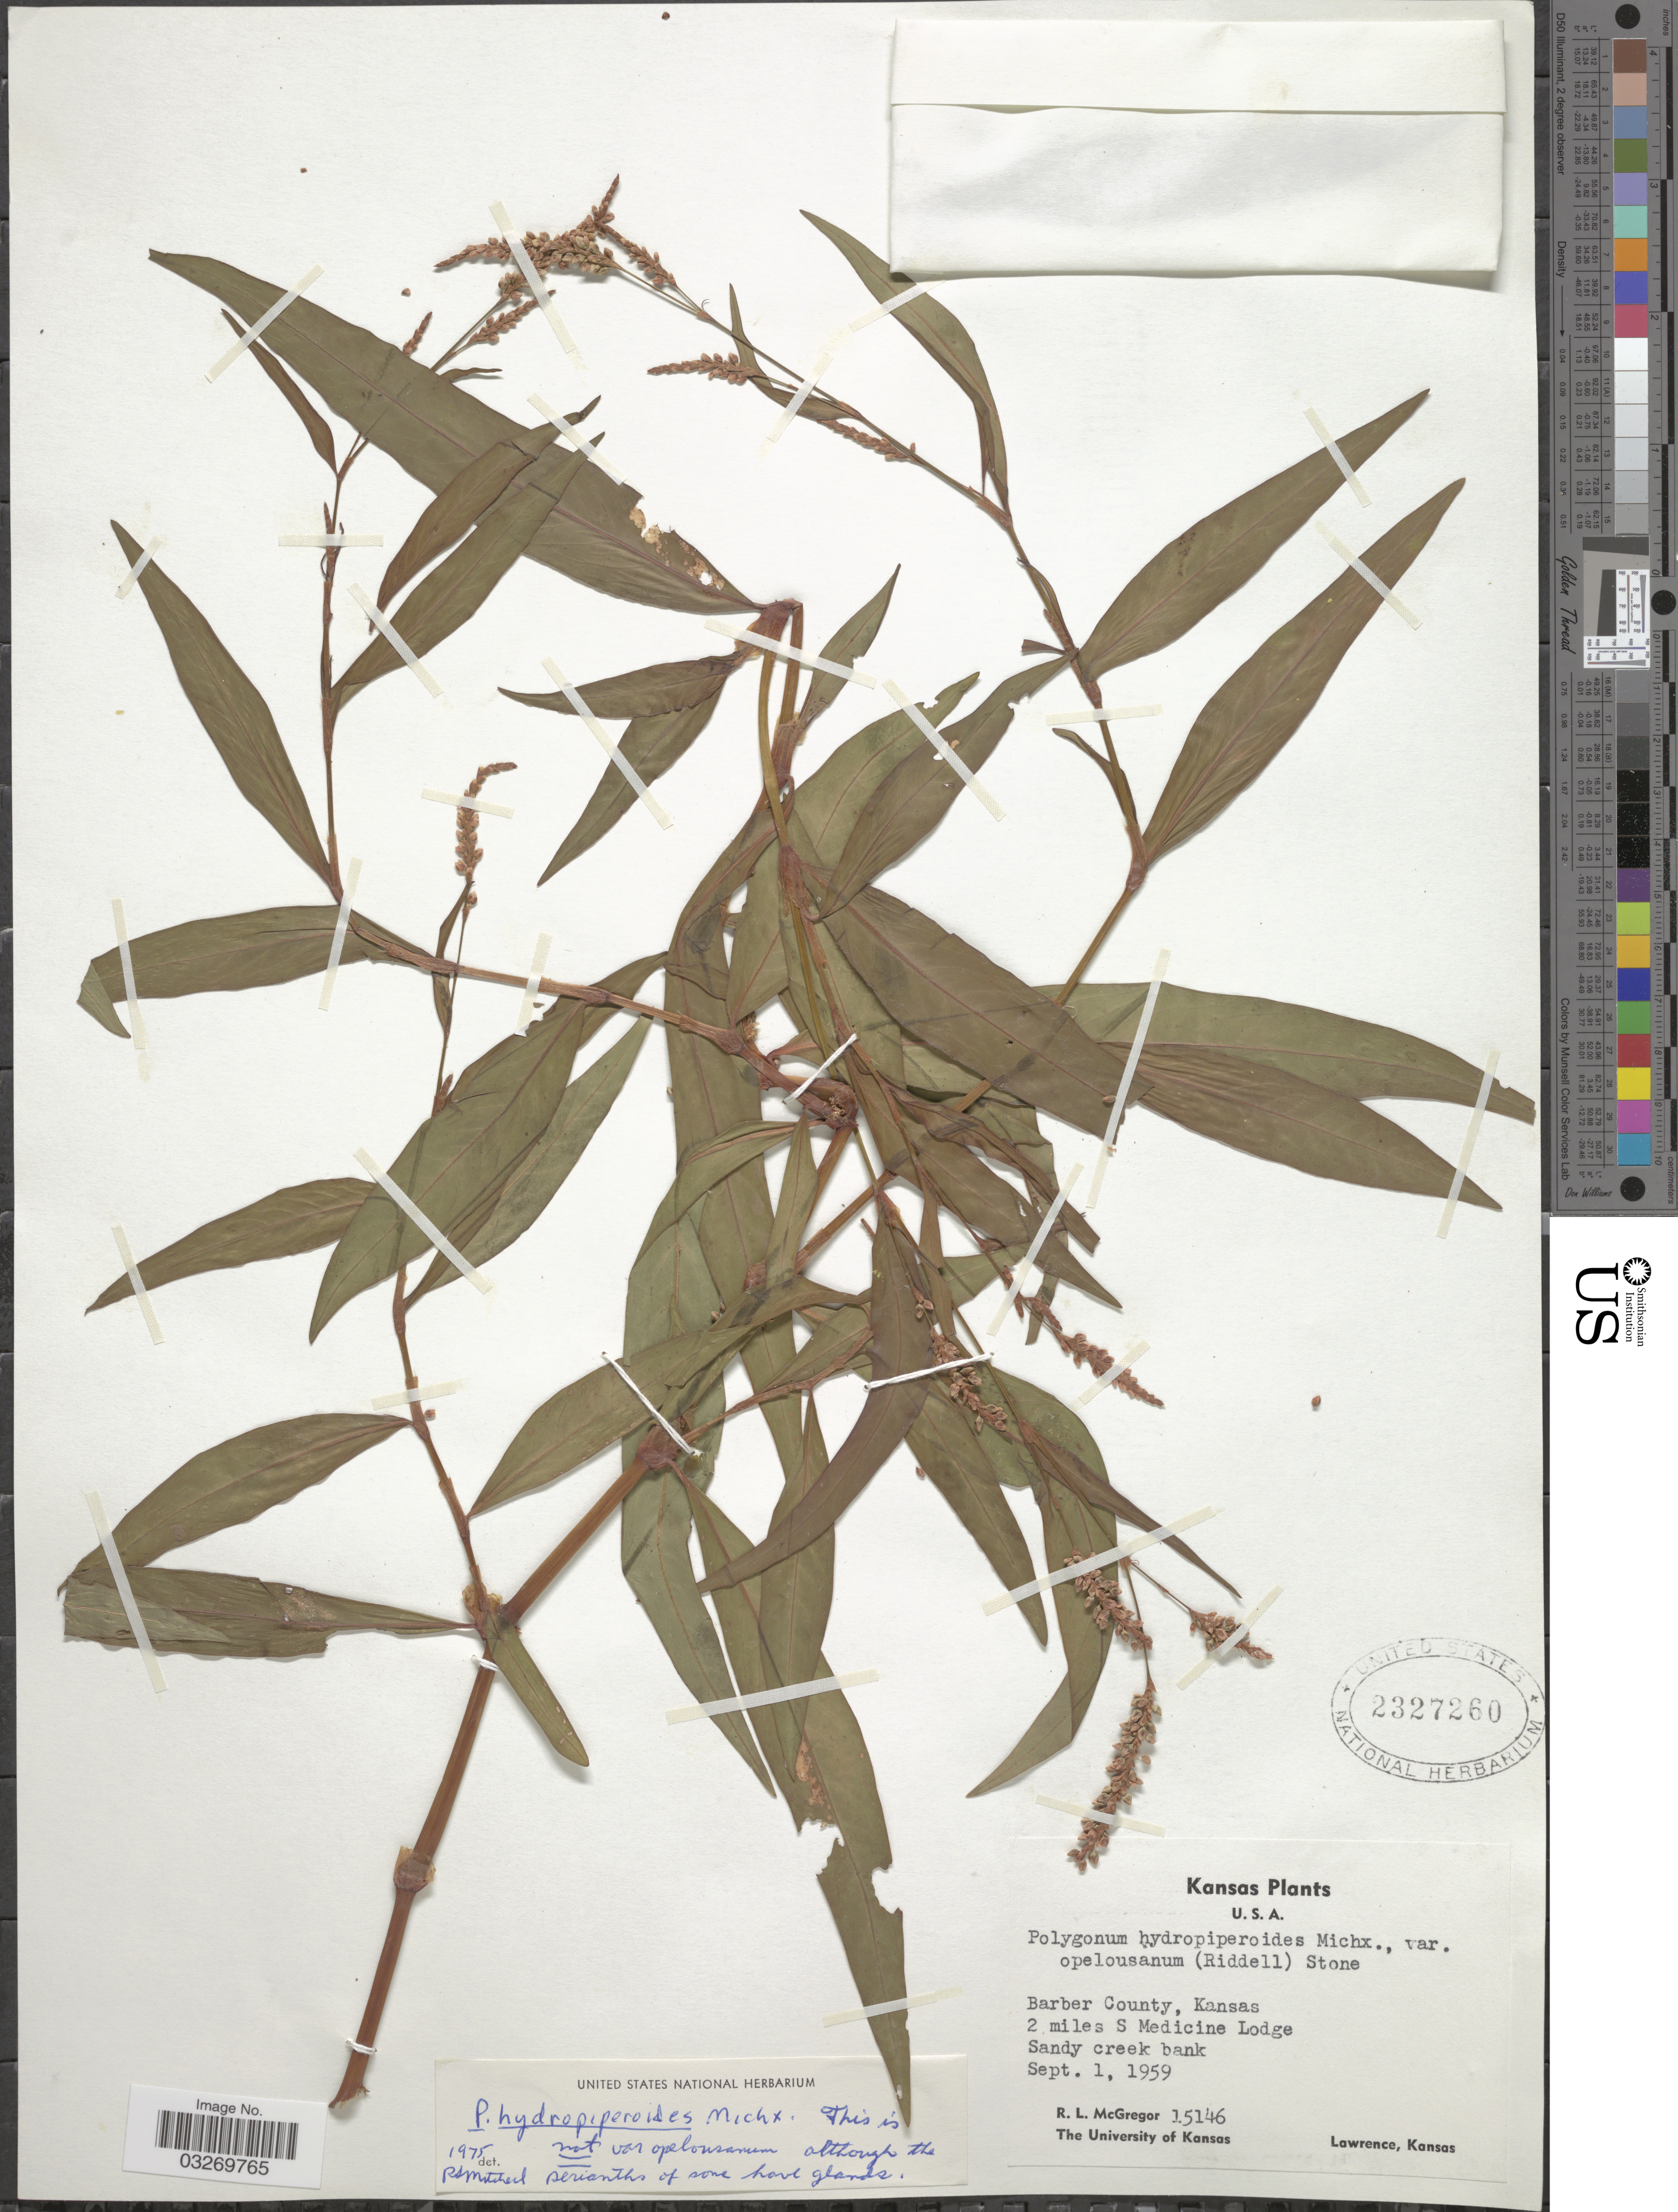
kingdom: Plantae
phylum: Tracheophyta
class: Magnoliopsida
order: Caryophyllales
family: Polygonaceae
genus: Persicaria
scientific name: Persicaria hydropiperoides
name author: (Michx.) Small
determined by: Atha, D. E.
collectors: R. McGregor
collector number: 15146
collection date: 1959-09-01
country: United States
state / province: Kansas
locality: Barber County. 2 miles S Medicine Lodge.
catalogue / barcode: US 2327260